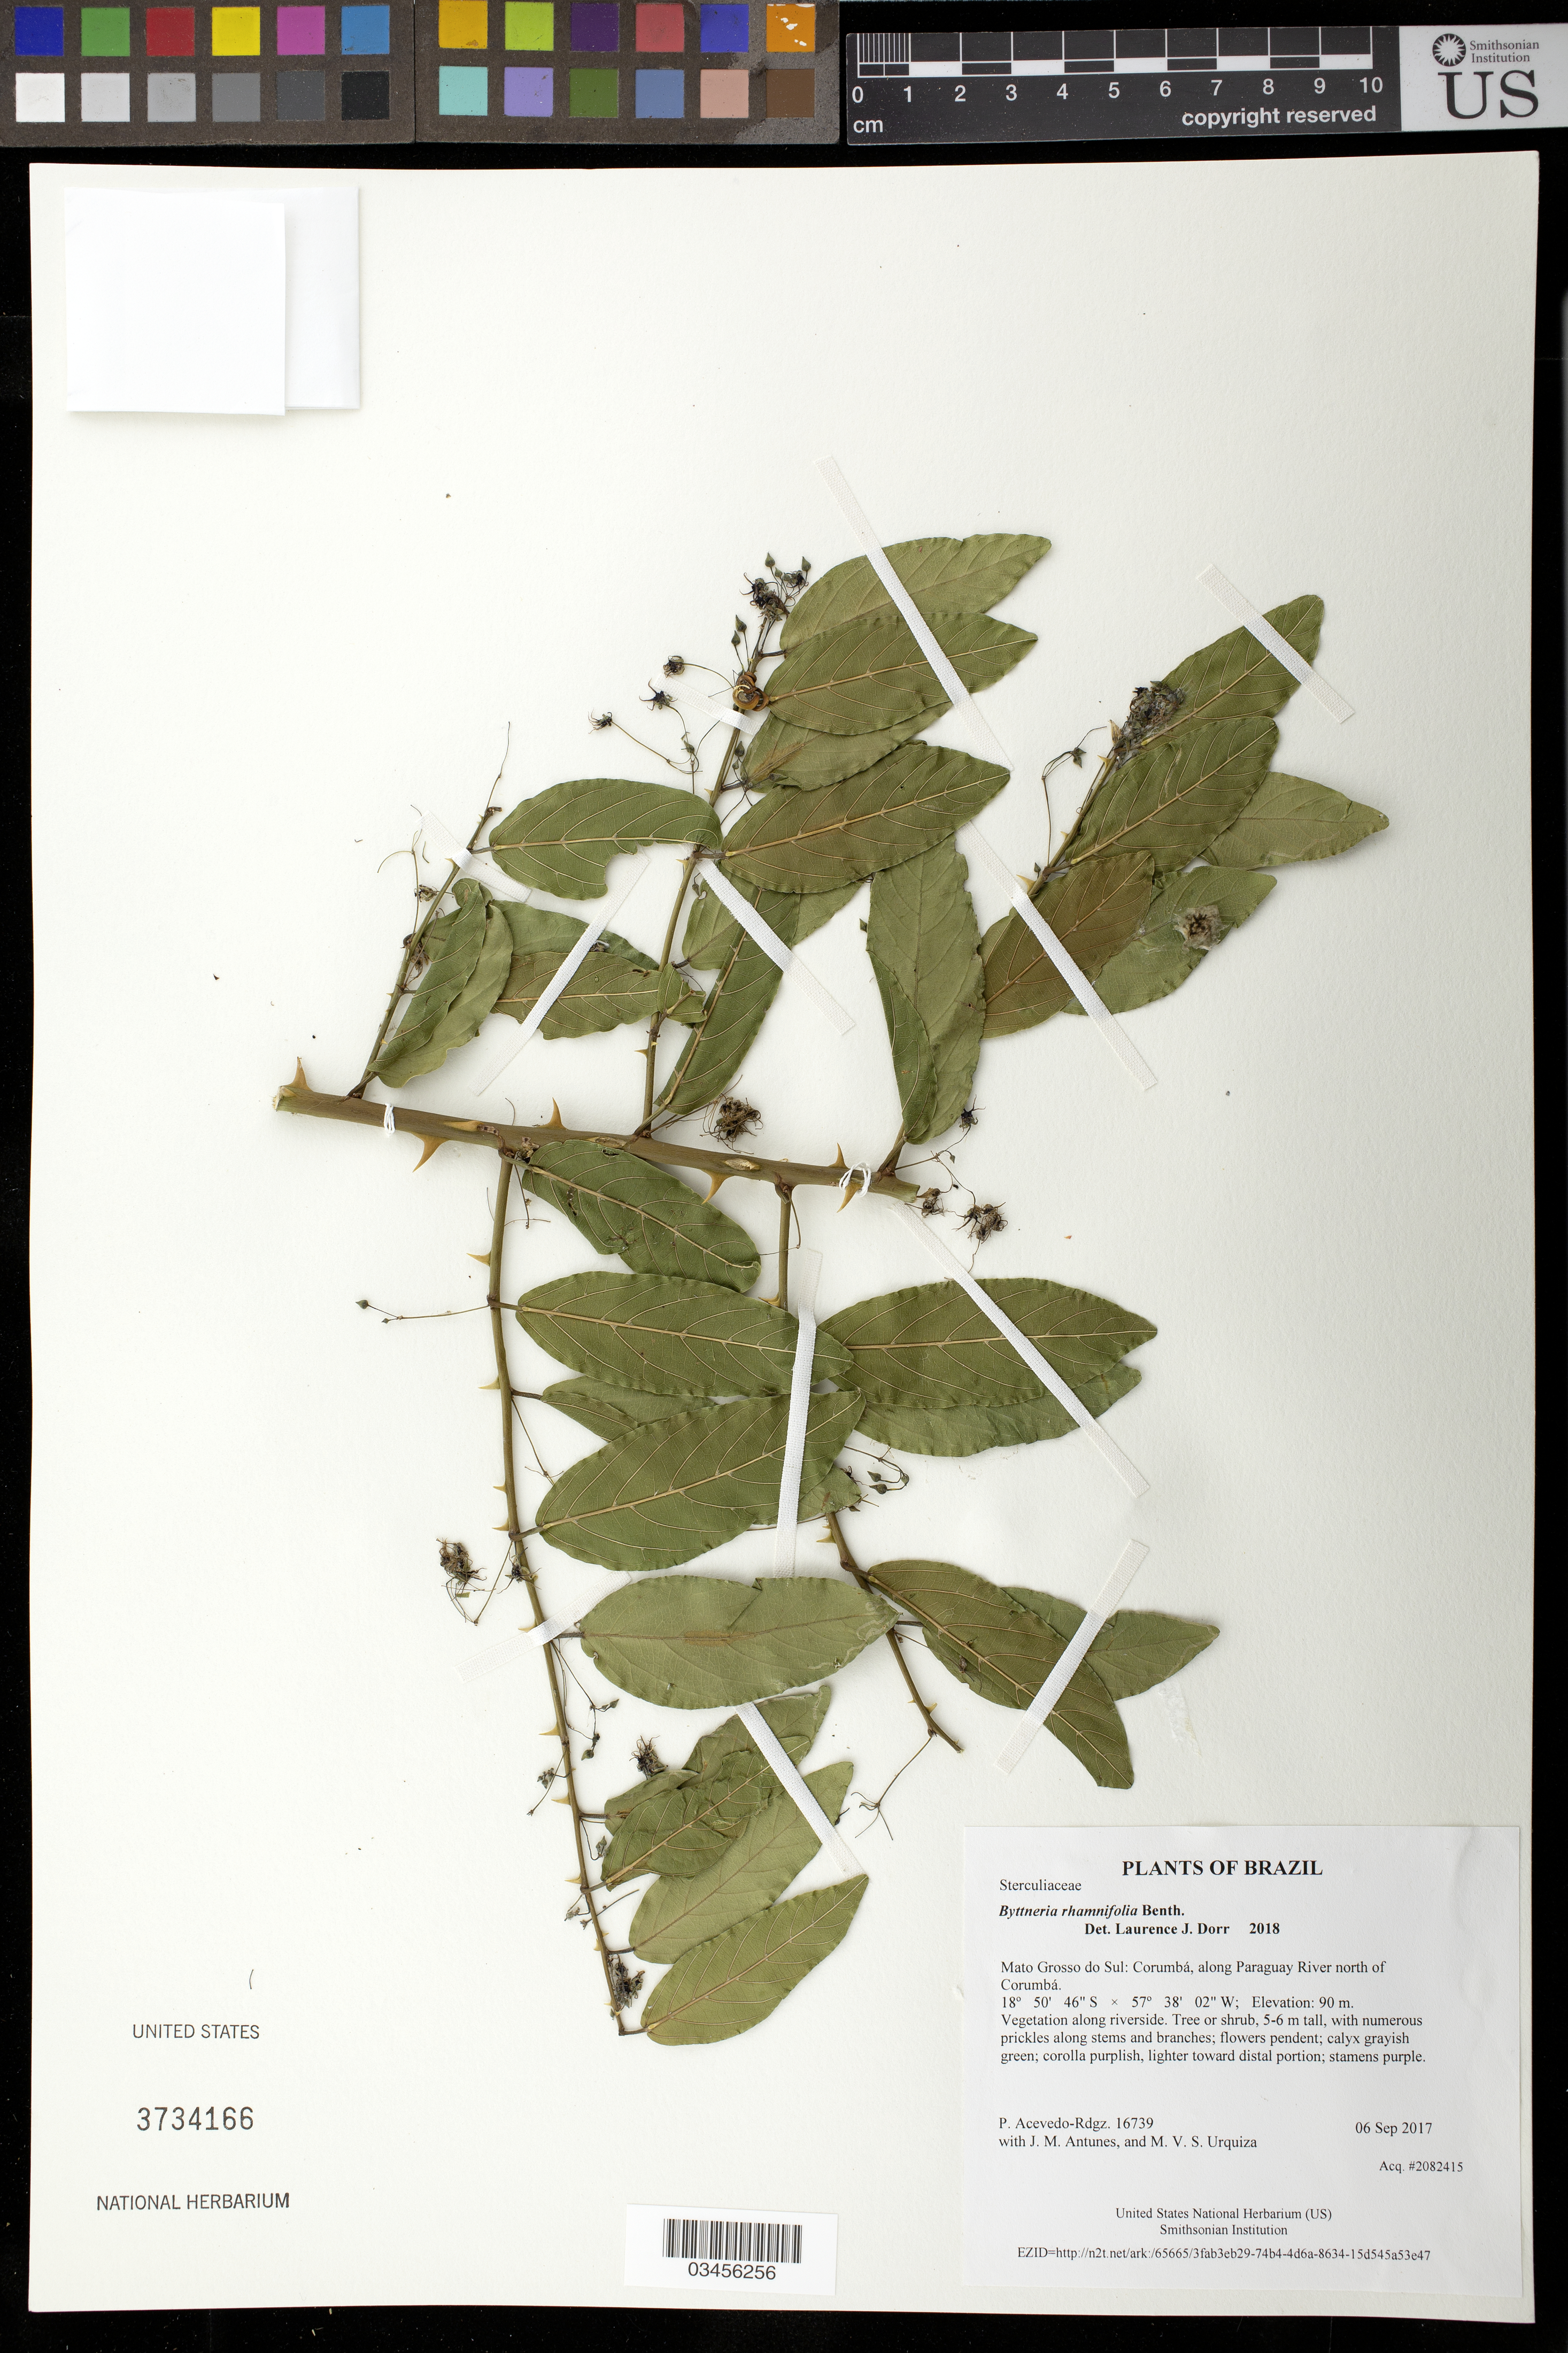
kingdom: Plantae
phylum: Tracheophyta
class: Magnoliopsida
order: Malvales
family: Malvaceae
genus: Byttneria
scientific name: Byttneria rhamnifolia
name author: Benth.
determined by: Dorr, L. J., (BOT), Smithsonian Institution - National Museum of Natural History (UNITED STATES)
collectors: P. Acevedo-Rodr., J. M. Antunes & M. V. S. Urquiza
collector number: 16739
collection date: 2017-09-06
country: Brazil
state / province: Mato Grosso do Sul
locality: Corumbá, along Paraguay River north of Corumbá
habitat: Vegetation along riverside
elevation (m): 90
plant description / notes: US, NY, MO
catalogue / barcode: US 3734166